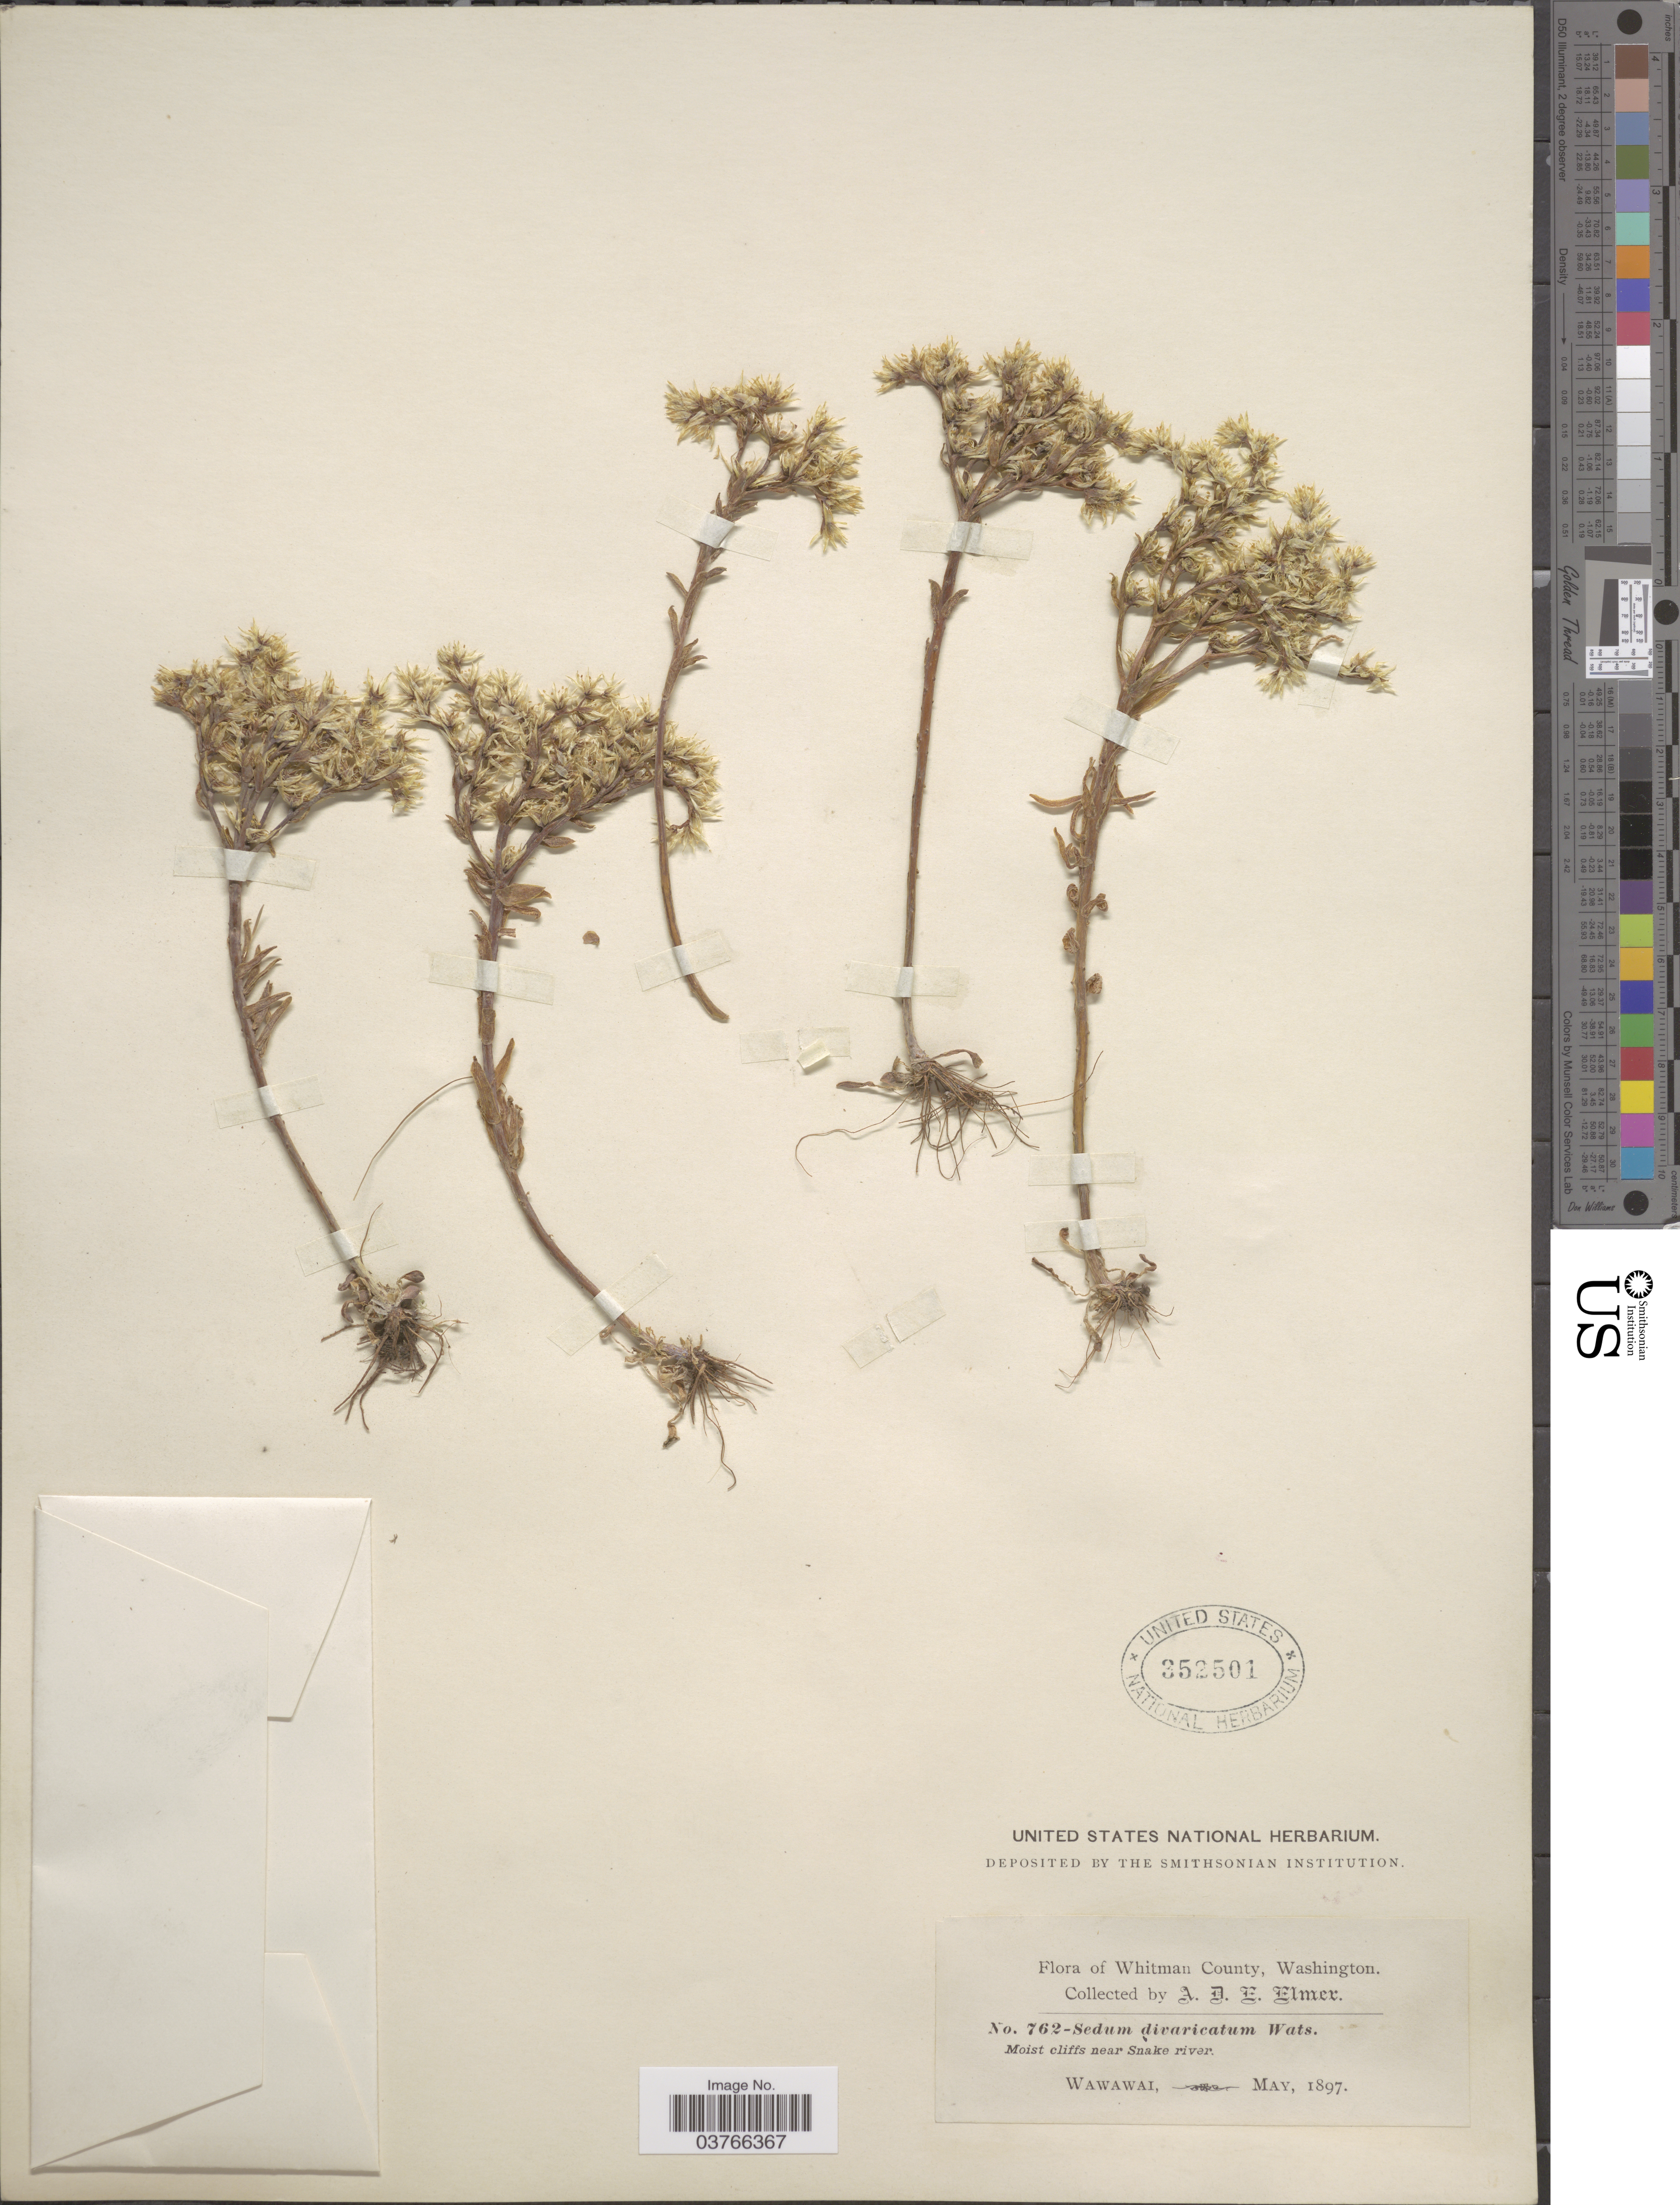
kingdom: Plantae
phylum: Tracheophyta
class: Magnoliopsida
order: Saxifragales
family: Crassulaceae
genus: Sedum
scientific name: Sedum leibergii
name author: Britton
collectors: A. D. E. Elmer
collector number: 762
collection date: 1897-05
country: United States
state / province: Washington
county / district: Whitman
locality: Whitman County. Moist cliffs near Snake river. Wawawai.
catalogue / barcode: US 352501